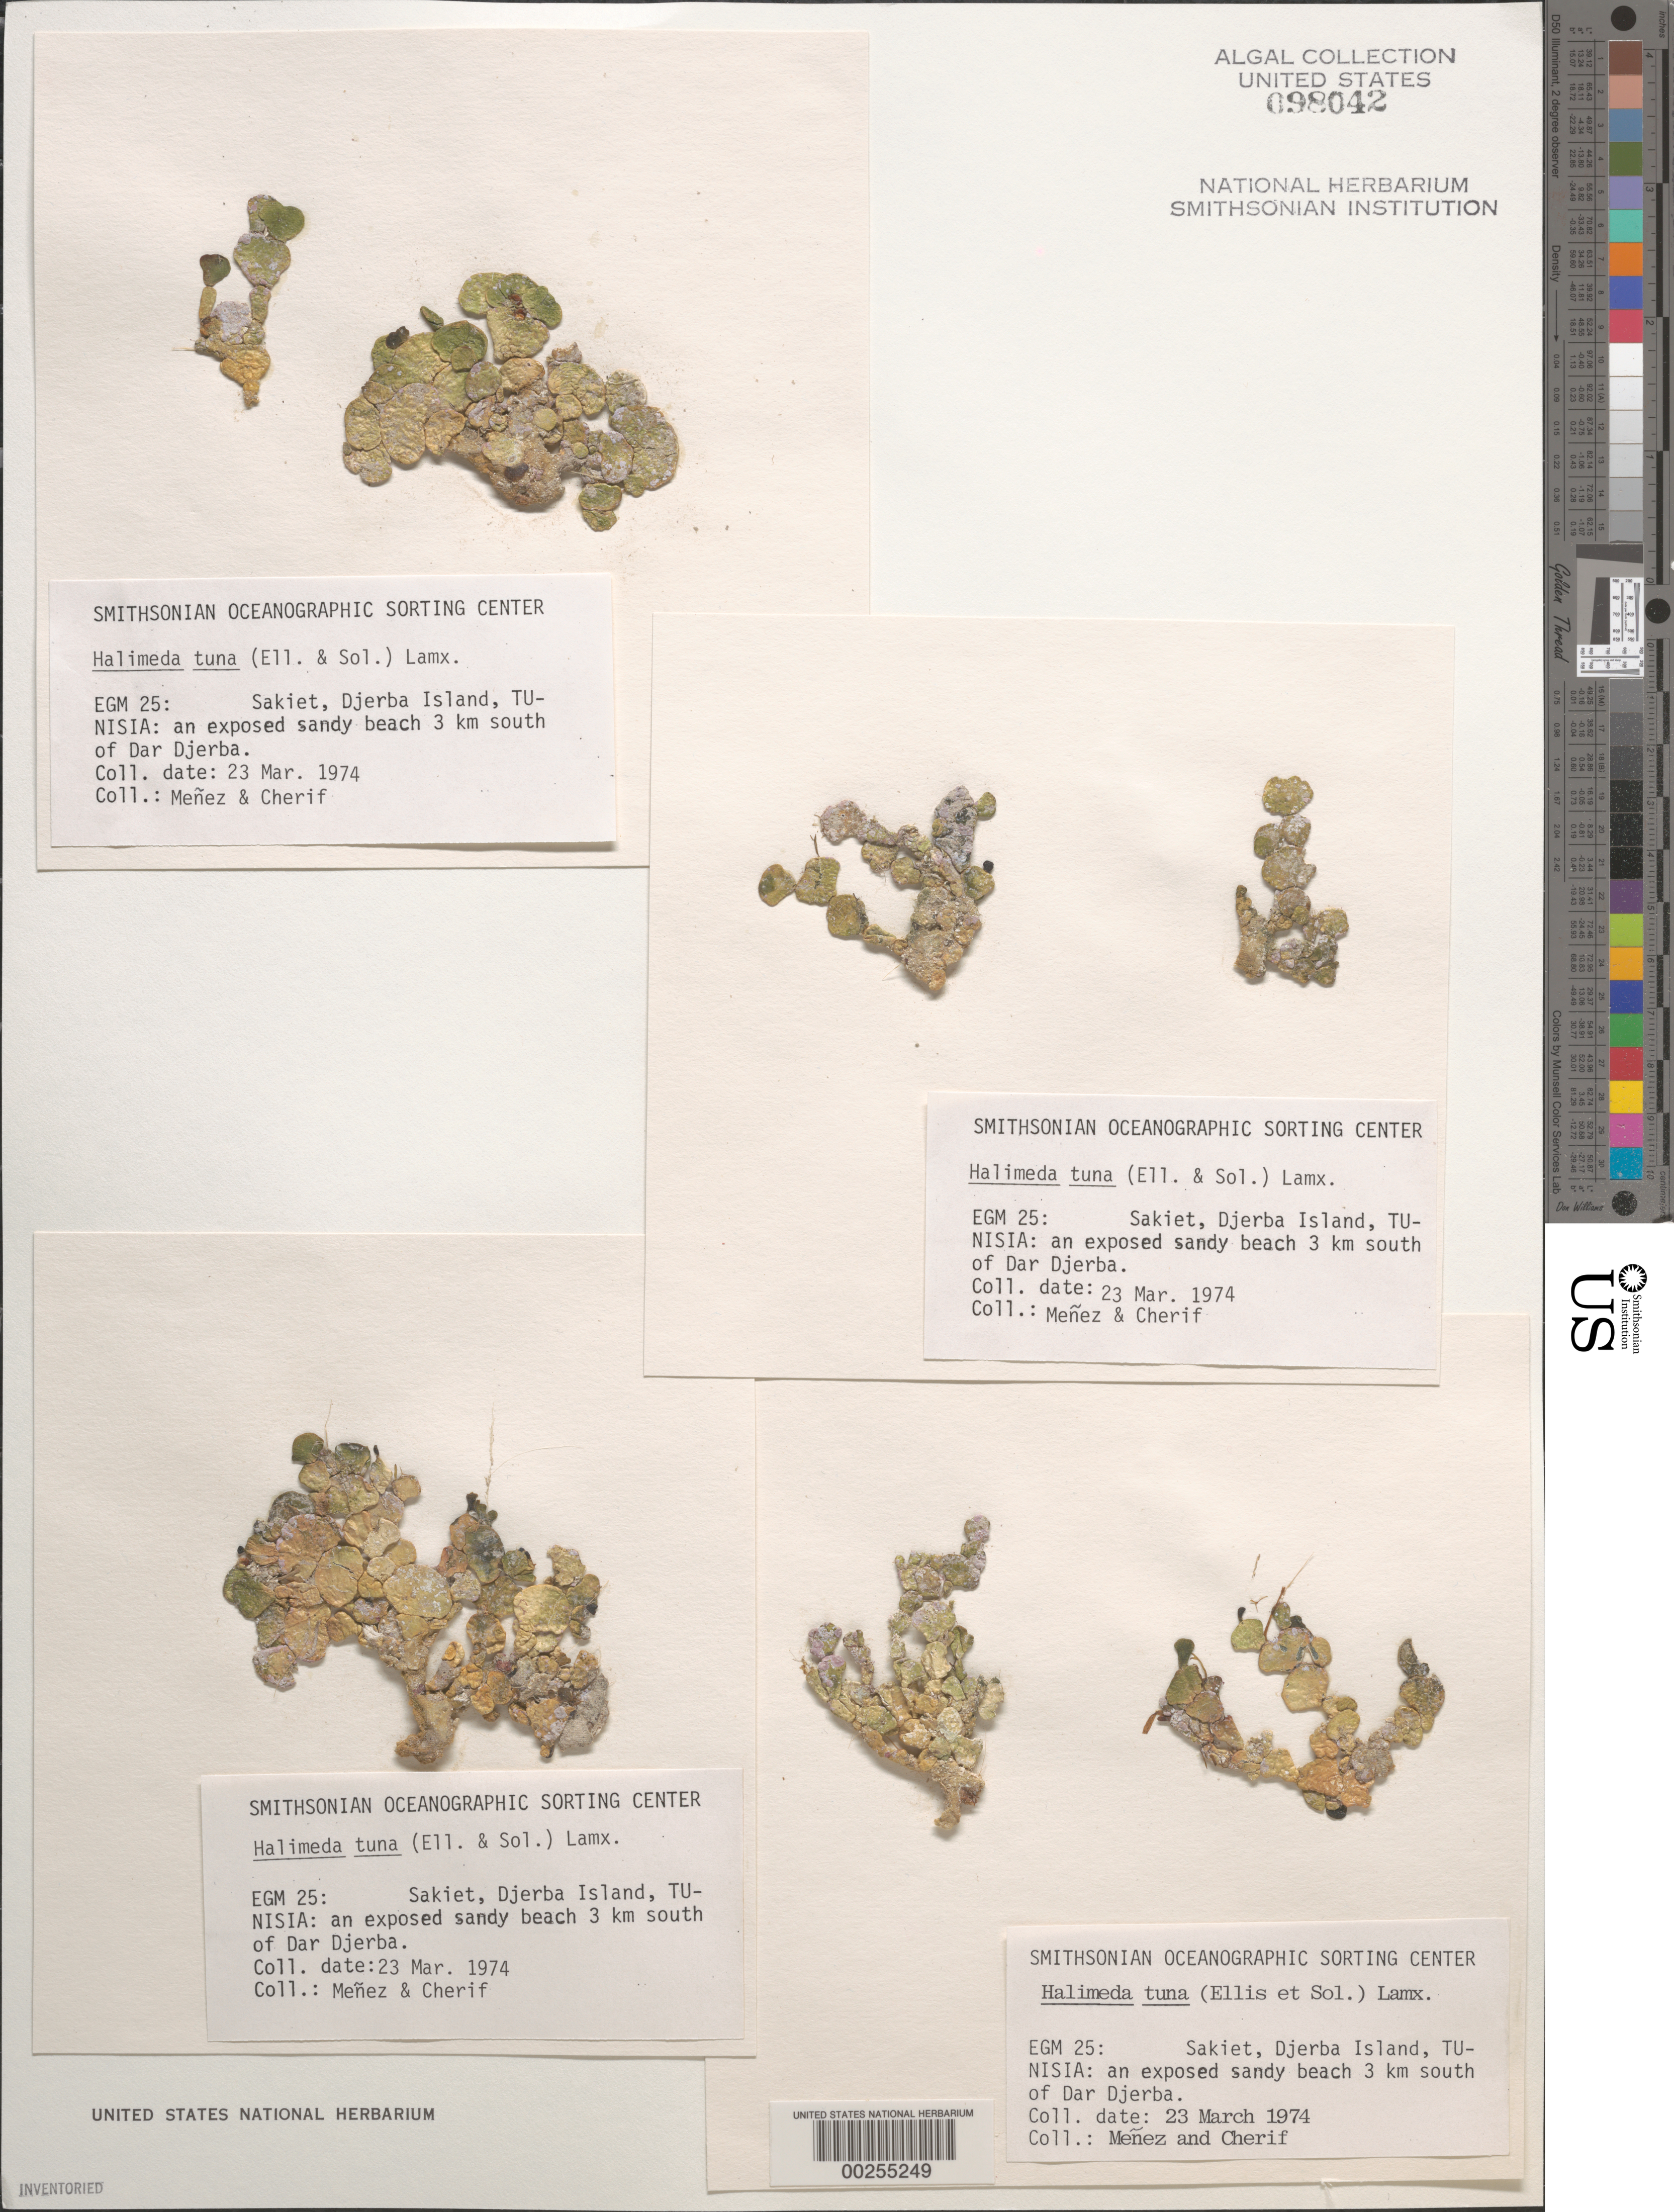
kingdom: Plantae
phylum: Chlorophyta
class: Ulvophyceae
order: Bryopsidales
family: Halimedaceae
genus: Halimeda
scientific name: Halimeda tuna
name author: (J. Ellis & Sol.) J.V.Lamouroux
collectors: Meñez & -. Cherif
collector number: EGM 25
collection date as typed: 23 Mar 1974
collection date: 1974-03-23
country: Tunisia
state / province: Medenine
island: Djerba Island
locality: Sakiet, 3 km south of Dar Djerba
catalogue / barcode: US 98042